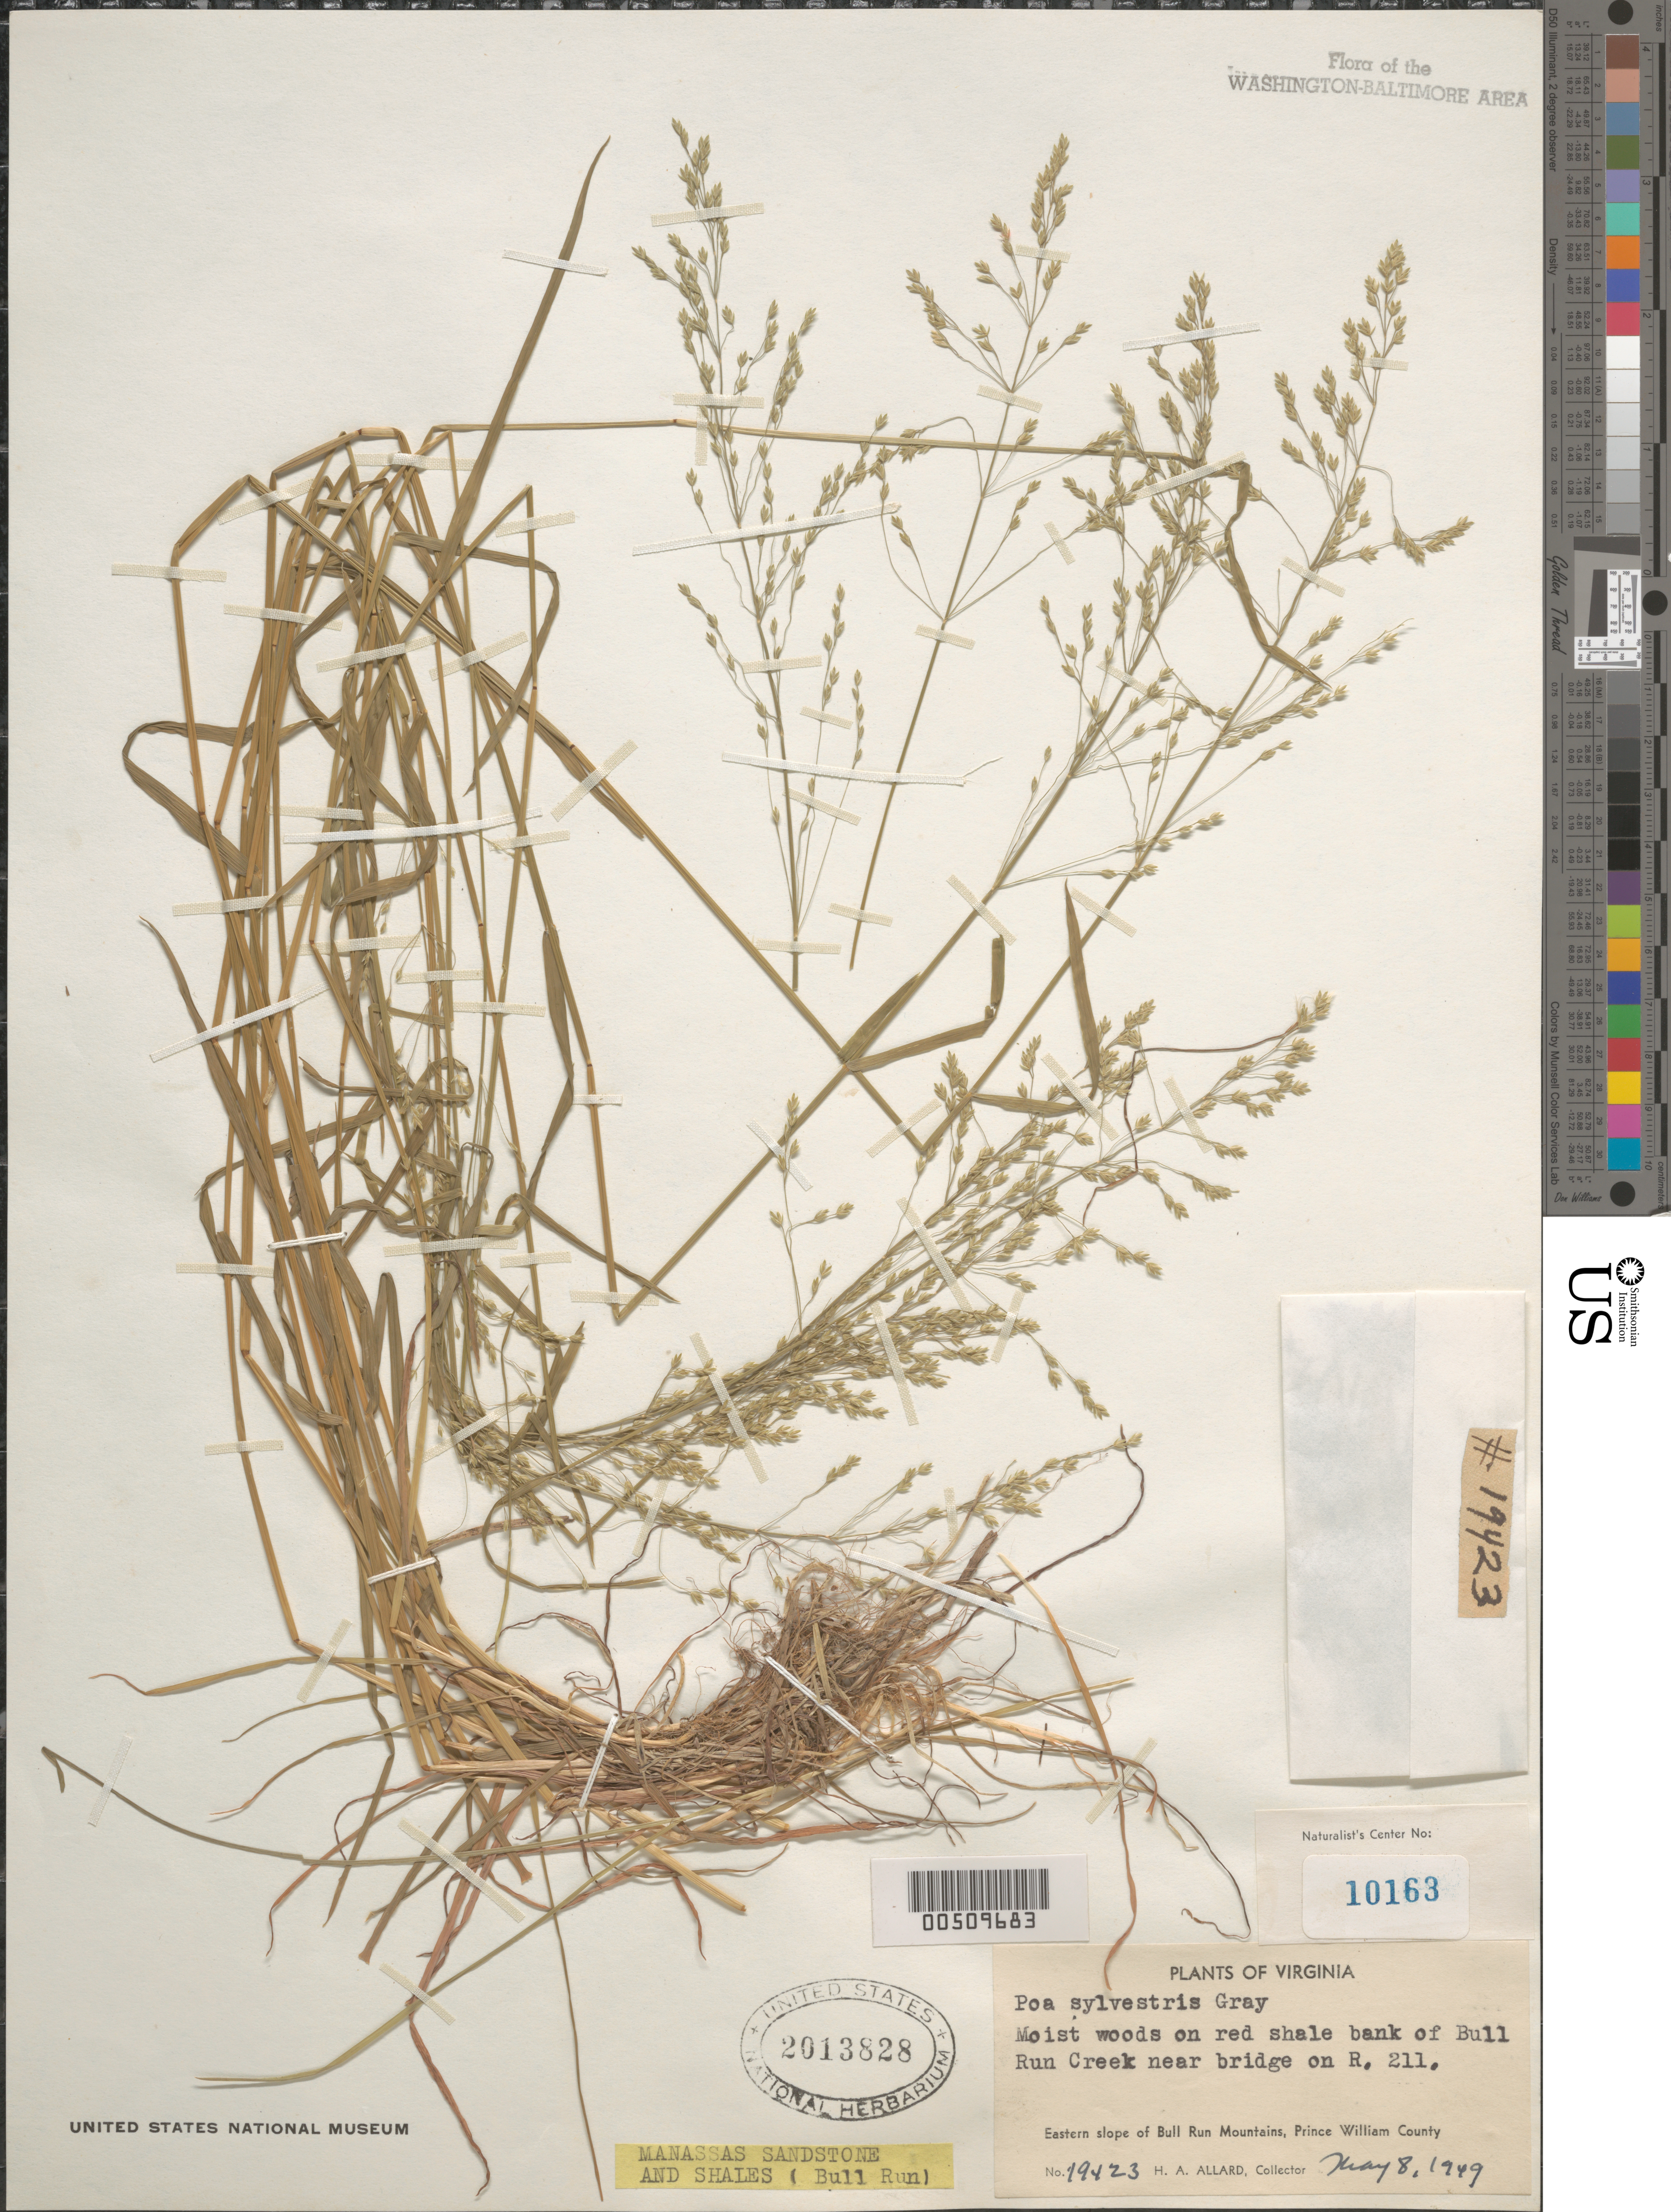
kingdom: Plantae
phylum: Tracheophyta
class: Liliopsida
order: Poales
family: Poaceae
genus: Poa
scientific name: Poa sylvestris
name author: A. Gray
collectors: H. A. Allard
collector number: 19423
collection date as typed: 08 May 1949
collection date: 1949-05-08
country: United States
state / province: Virginia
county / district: Prince William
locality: Bull Run Creek near Bridge on Rt. 211 Bull Run Mts.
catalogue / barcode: US 2013828